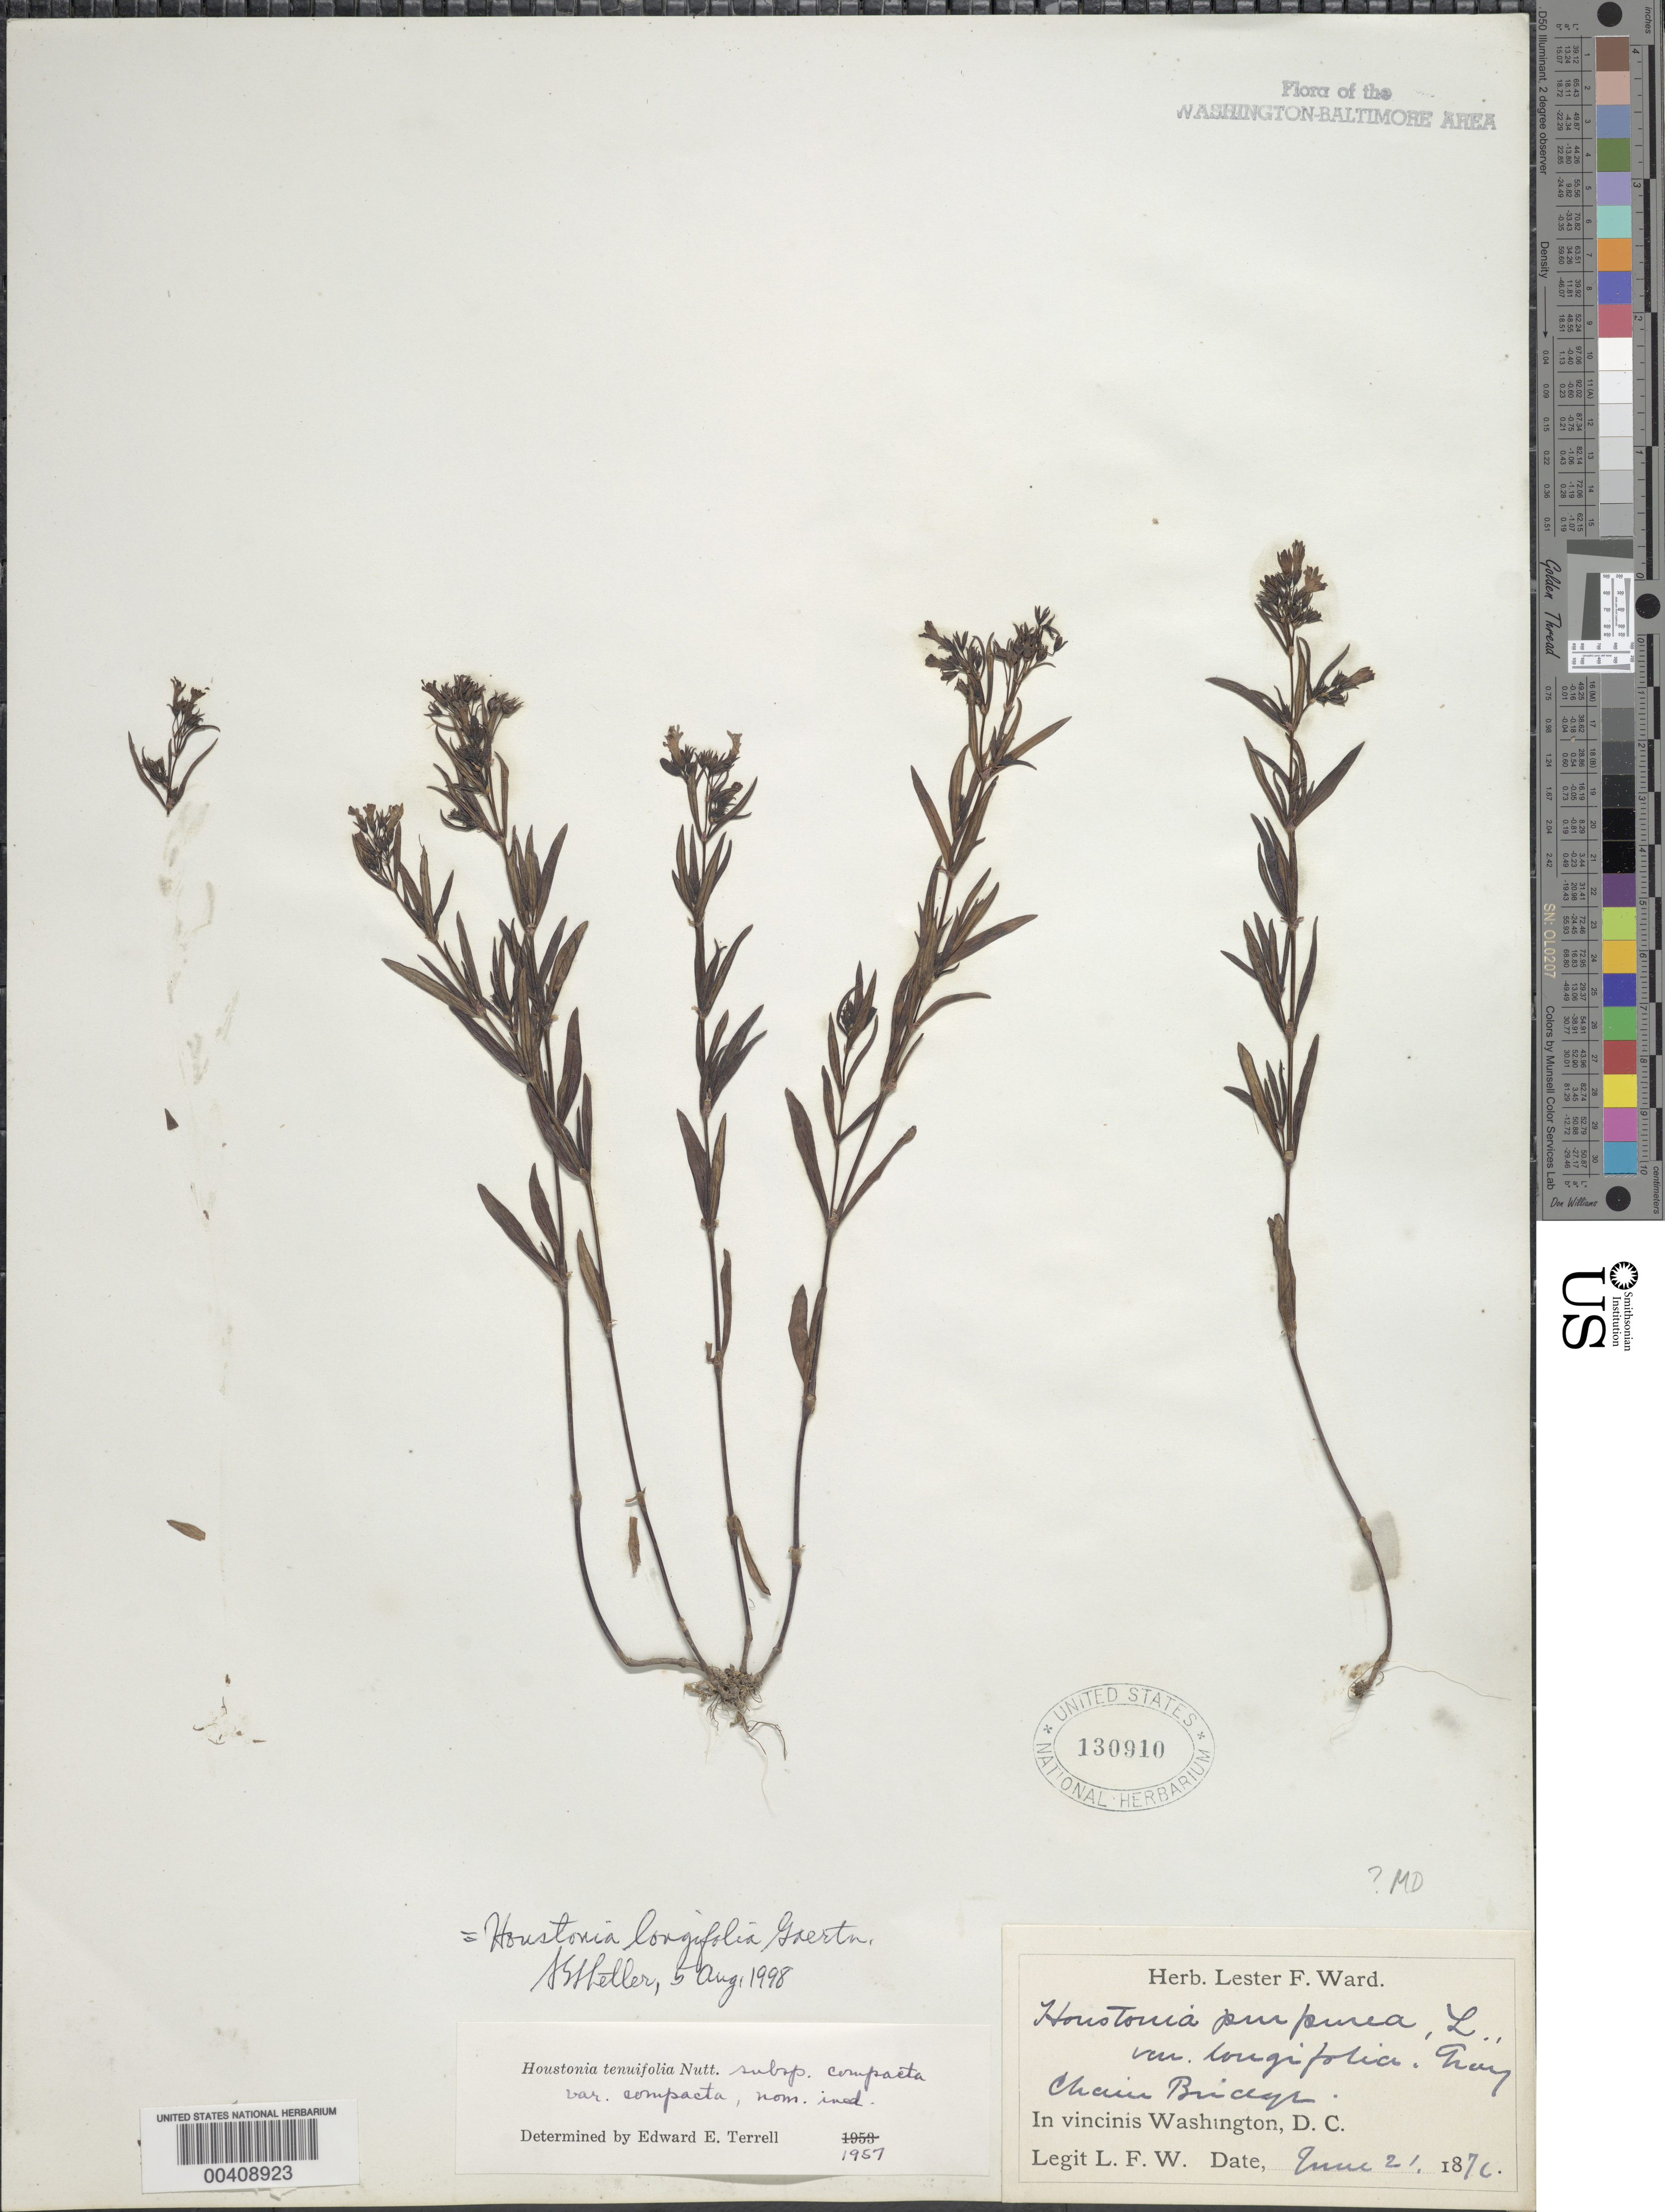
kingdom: Plantae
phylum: Tracheophyta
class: Magnoliopsida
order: Gentianales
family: Rubiaceae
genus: Houstonia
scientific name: Houstonia longifolia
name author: Gaertn.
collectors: L. F. Ward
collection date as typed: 21 Jun 1876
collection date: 1876-06-21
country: United States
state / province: Virginia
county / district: Arlington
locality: Chain Bridge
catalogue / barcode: US 130910